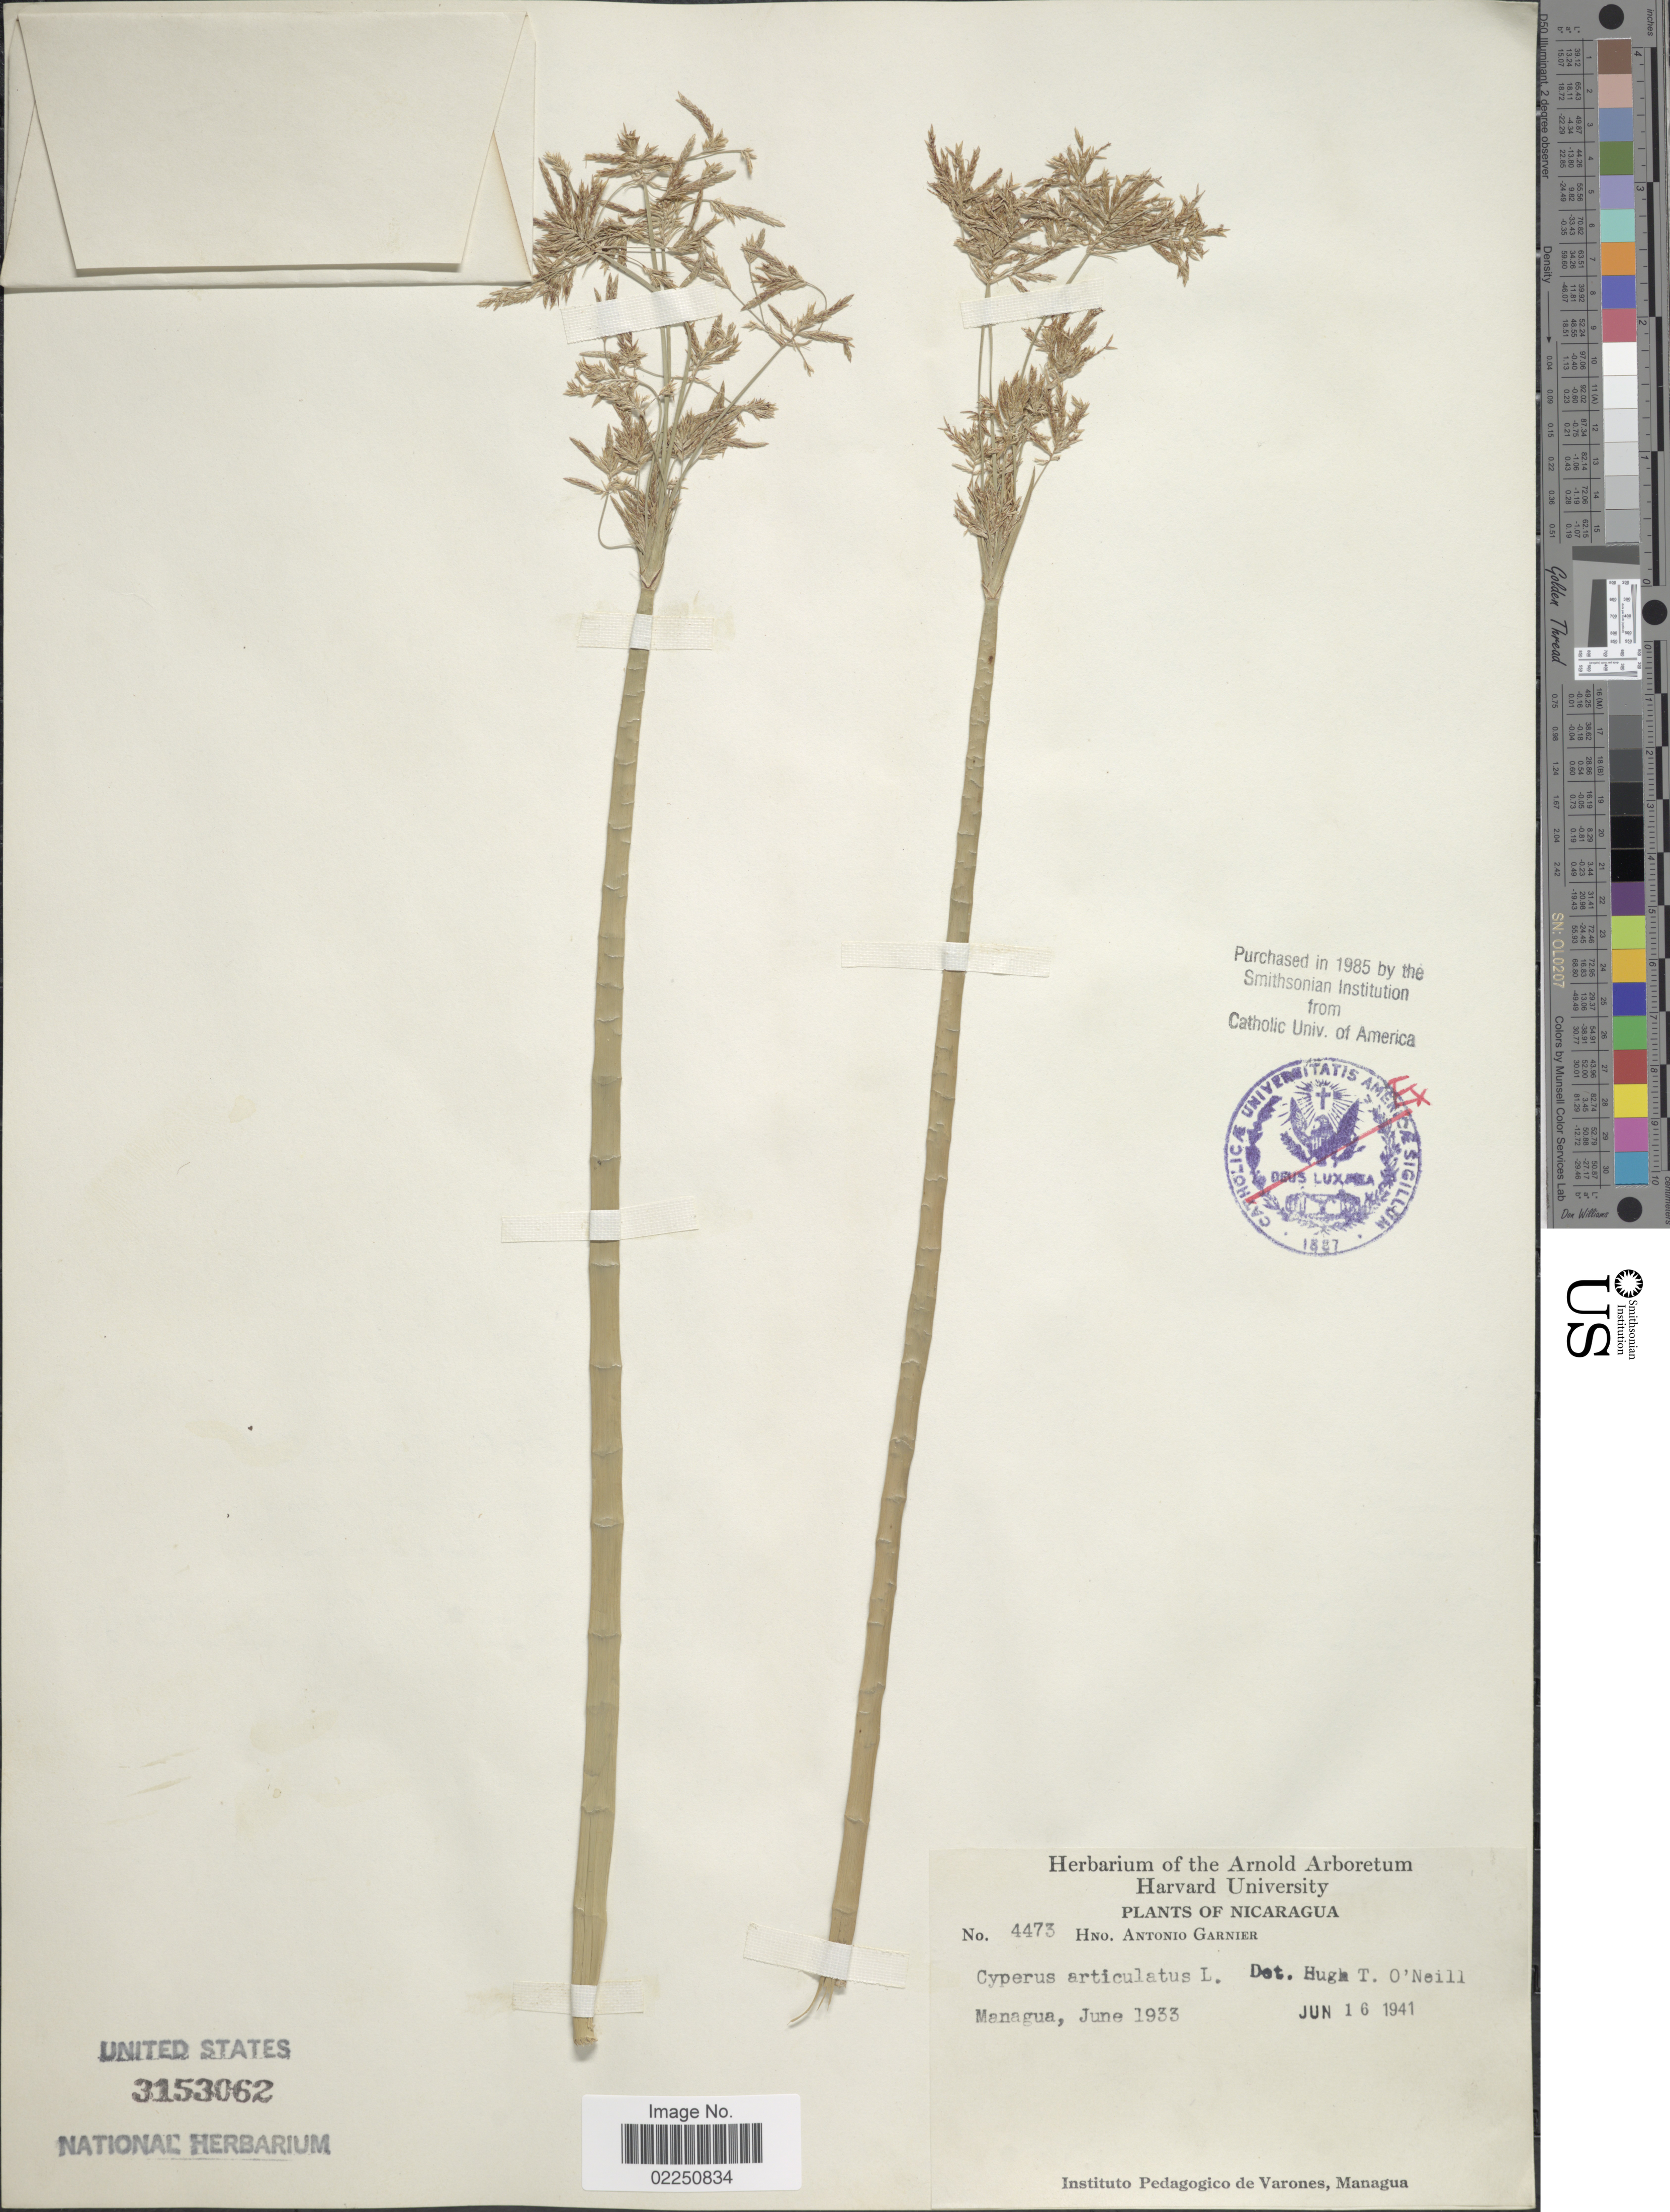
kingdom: Plantae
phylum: Tracheophyta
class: Liliopsida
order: Poales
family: Cyperaceae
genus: Cyperus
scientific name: Cyperus articulatus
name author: L.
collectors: Bro. A. Garnier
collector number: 4473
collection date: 1933-06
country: Nicaragua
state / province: Managua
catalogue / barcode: US 3153062